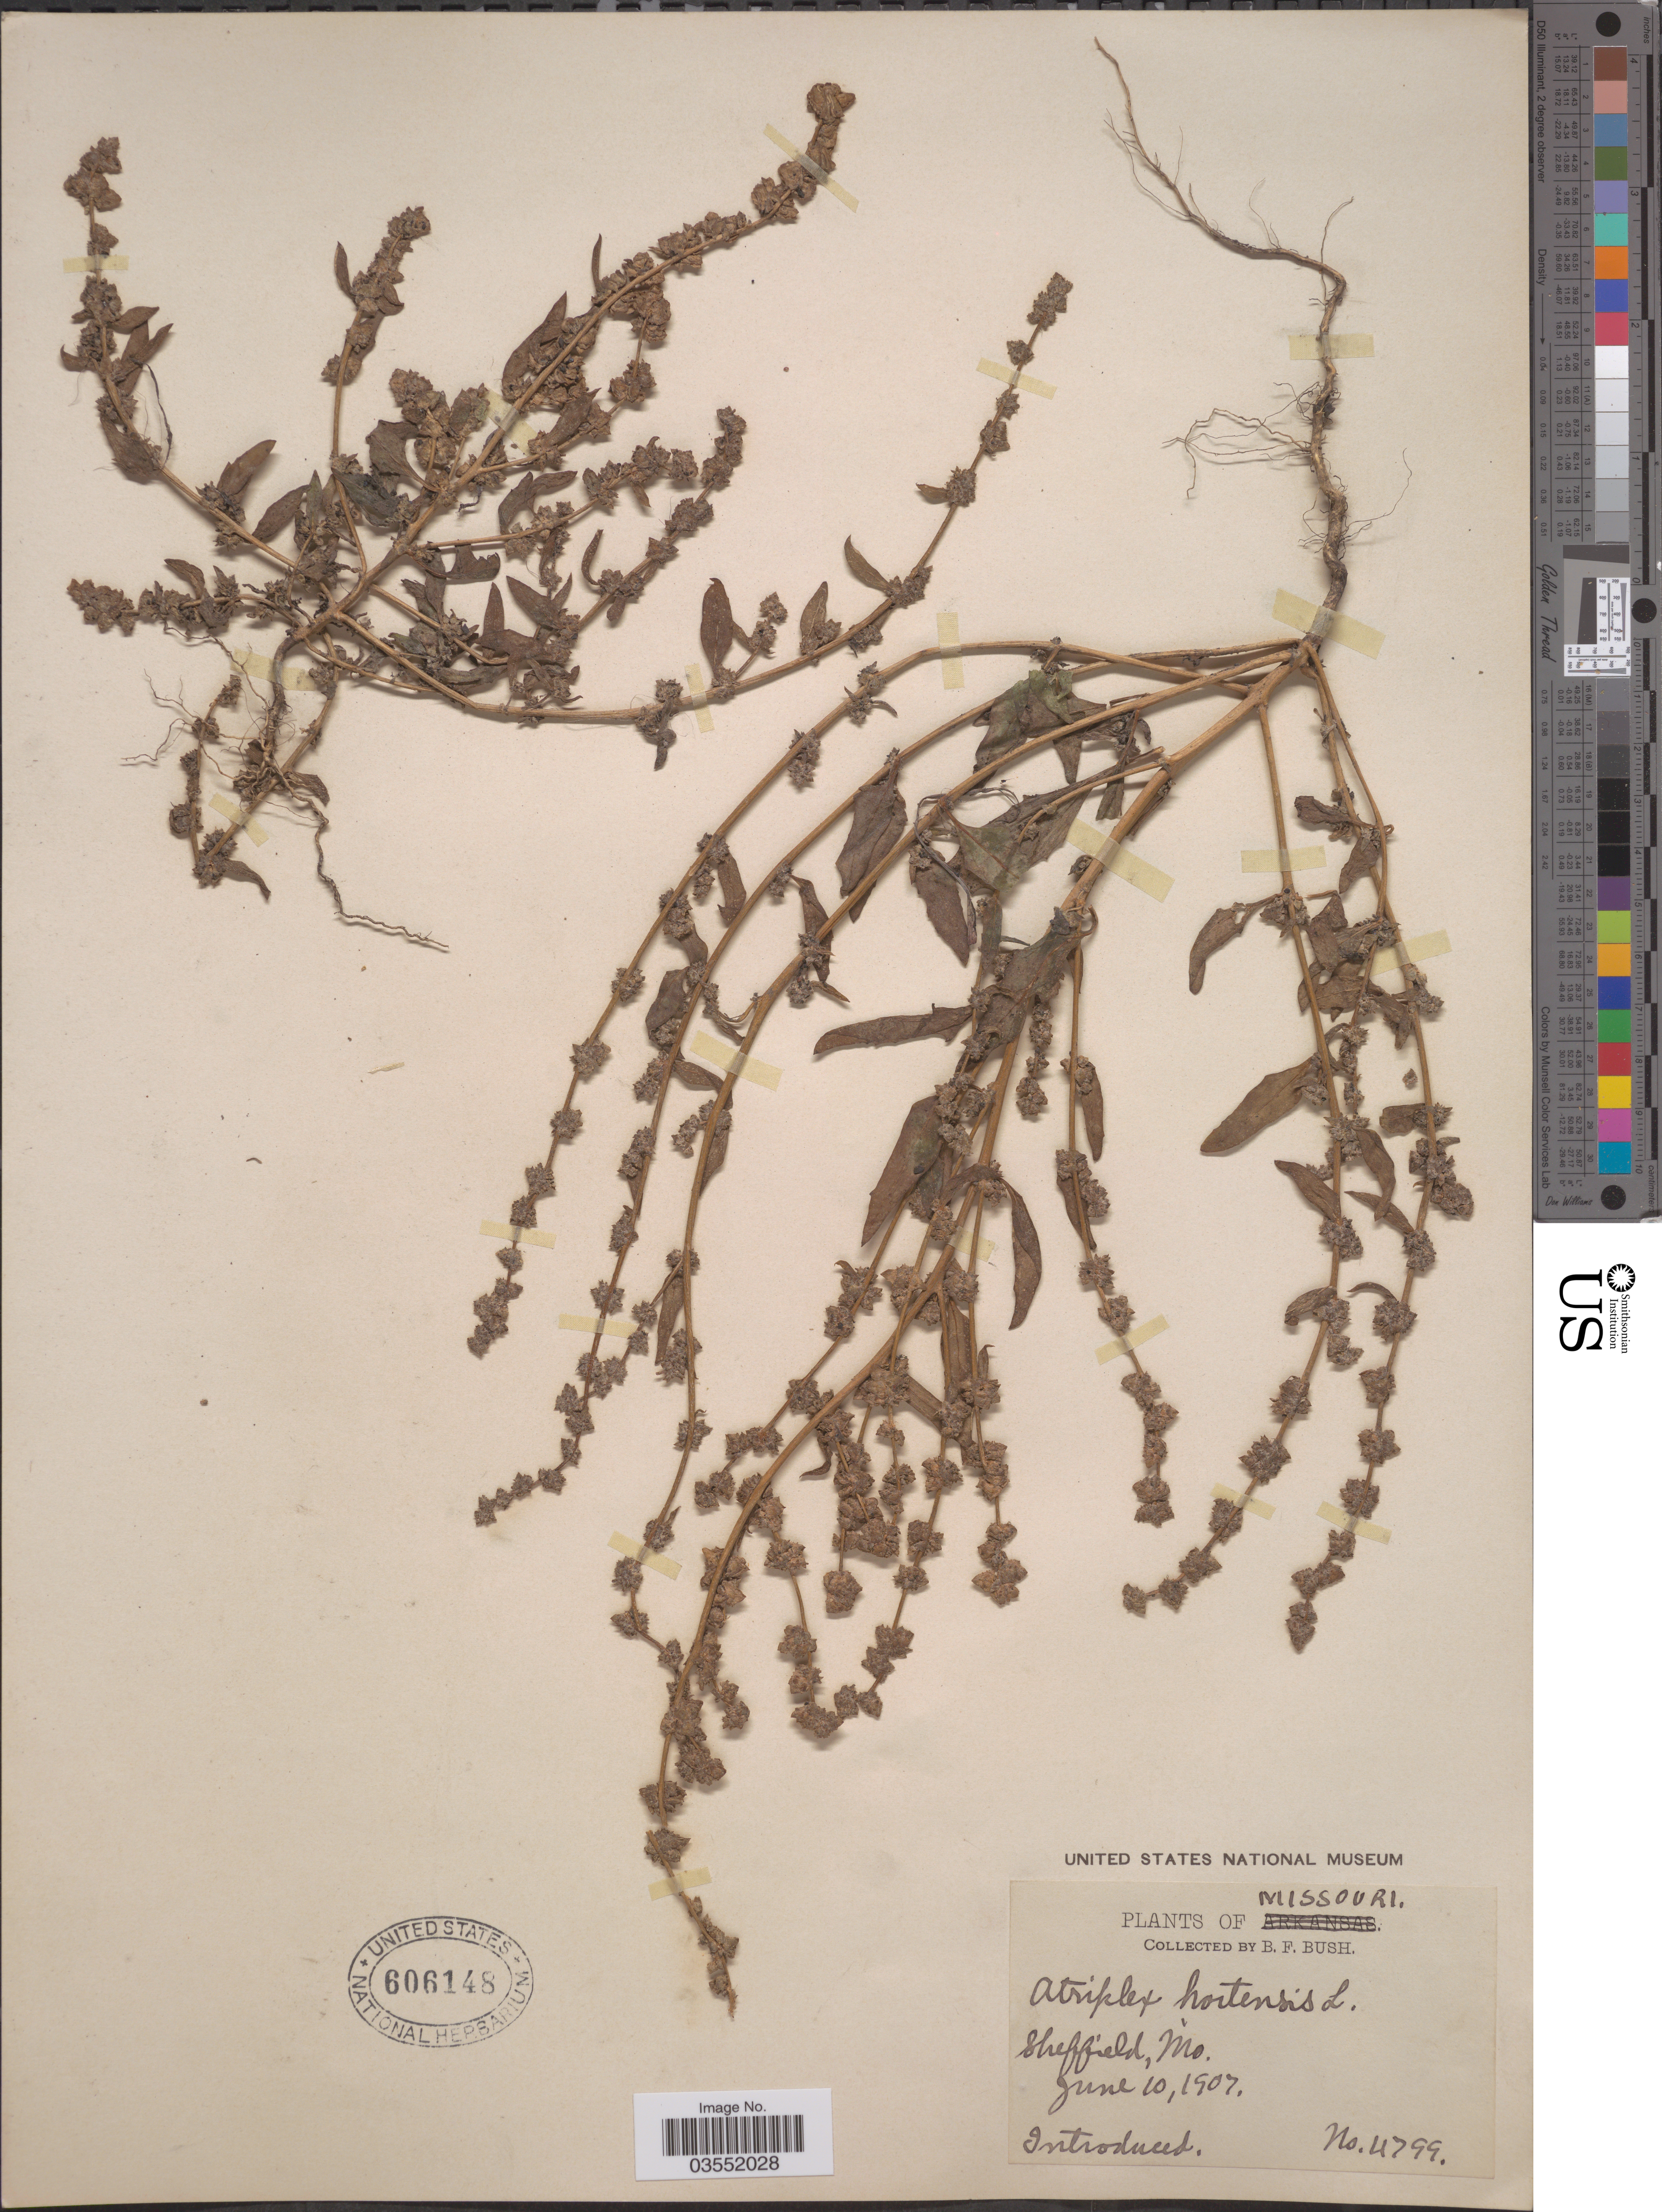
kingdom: Plantae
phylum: Tracheophyta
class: Magnoliopsida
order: Caryophyllales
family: Amaranthaceae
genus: Atriplex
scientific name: Atriplex hastata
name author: L.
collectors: B. F. Bush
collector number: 4799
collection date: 1907-06-10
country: United States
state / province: Missouri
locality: Sheffield.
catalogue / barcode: US 606148